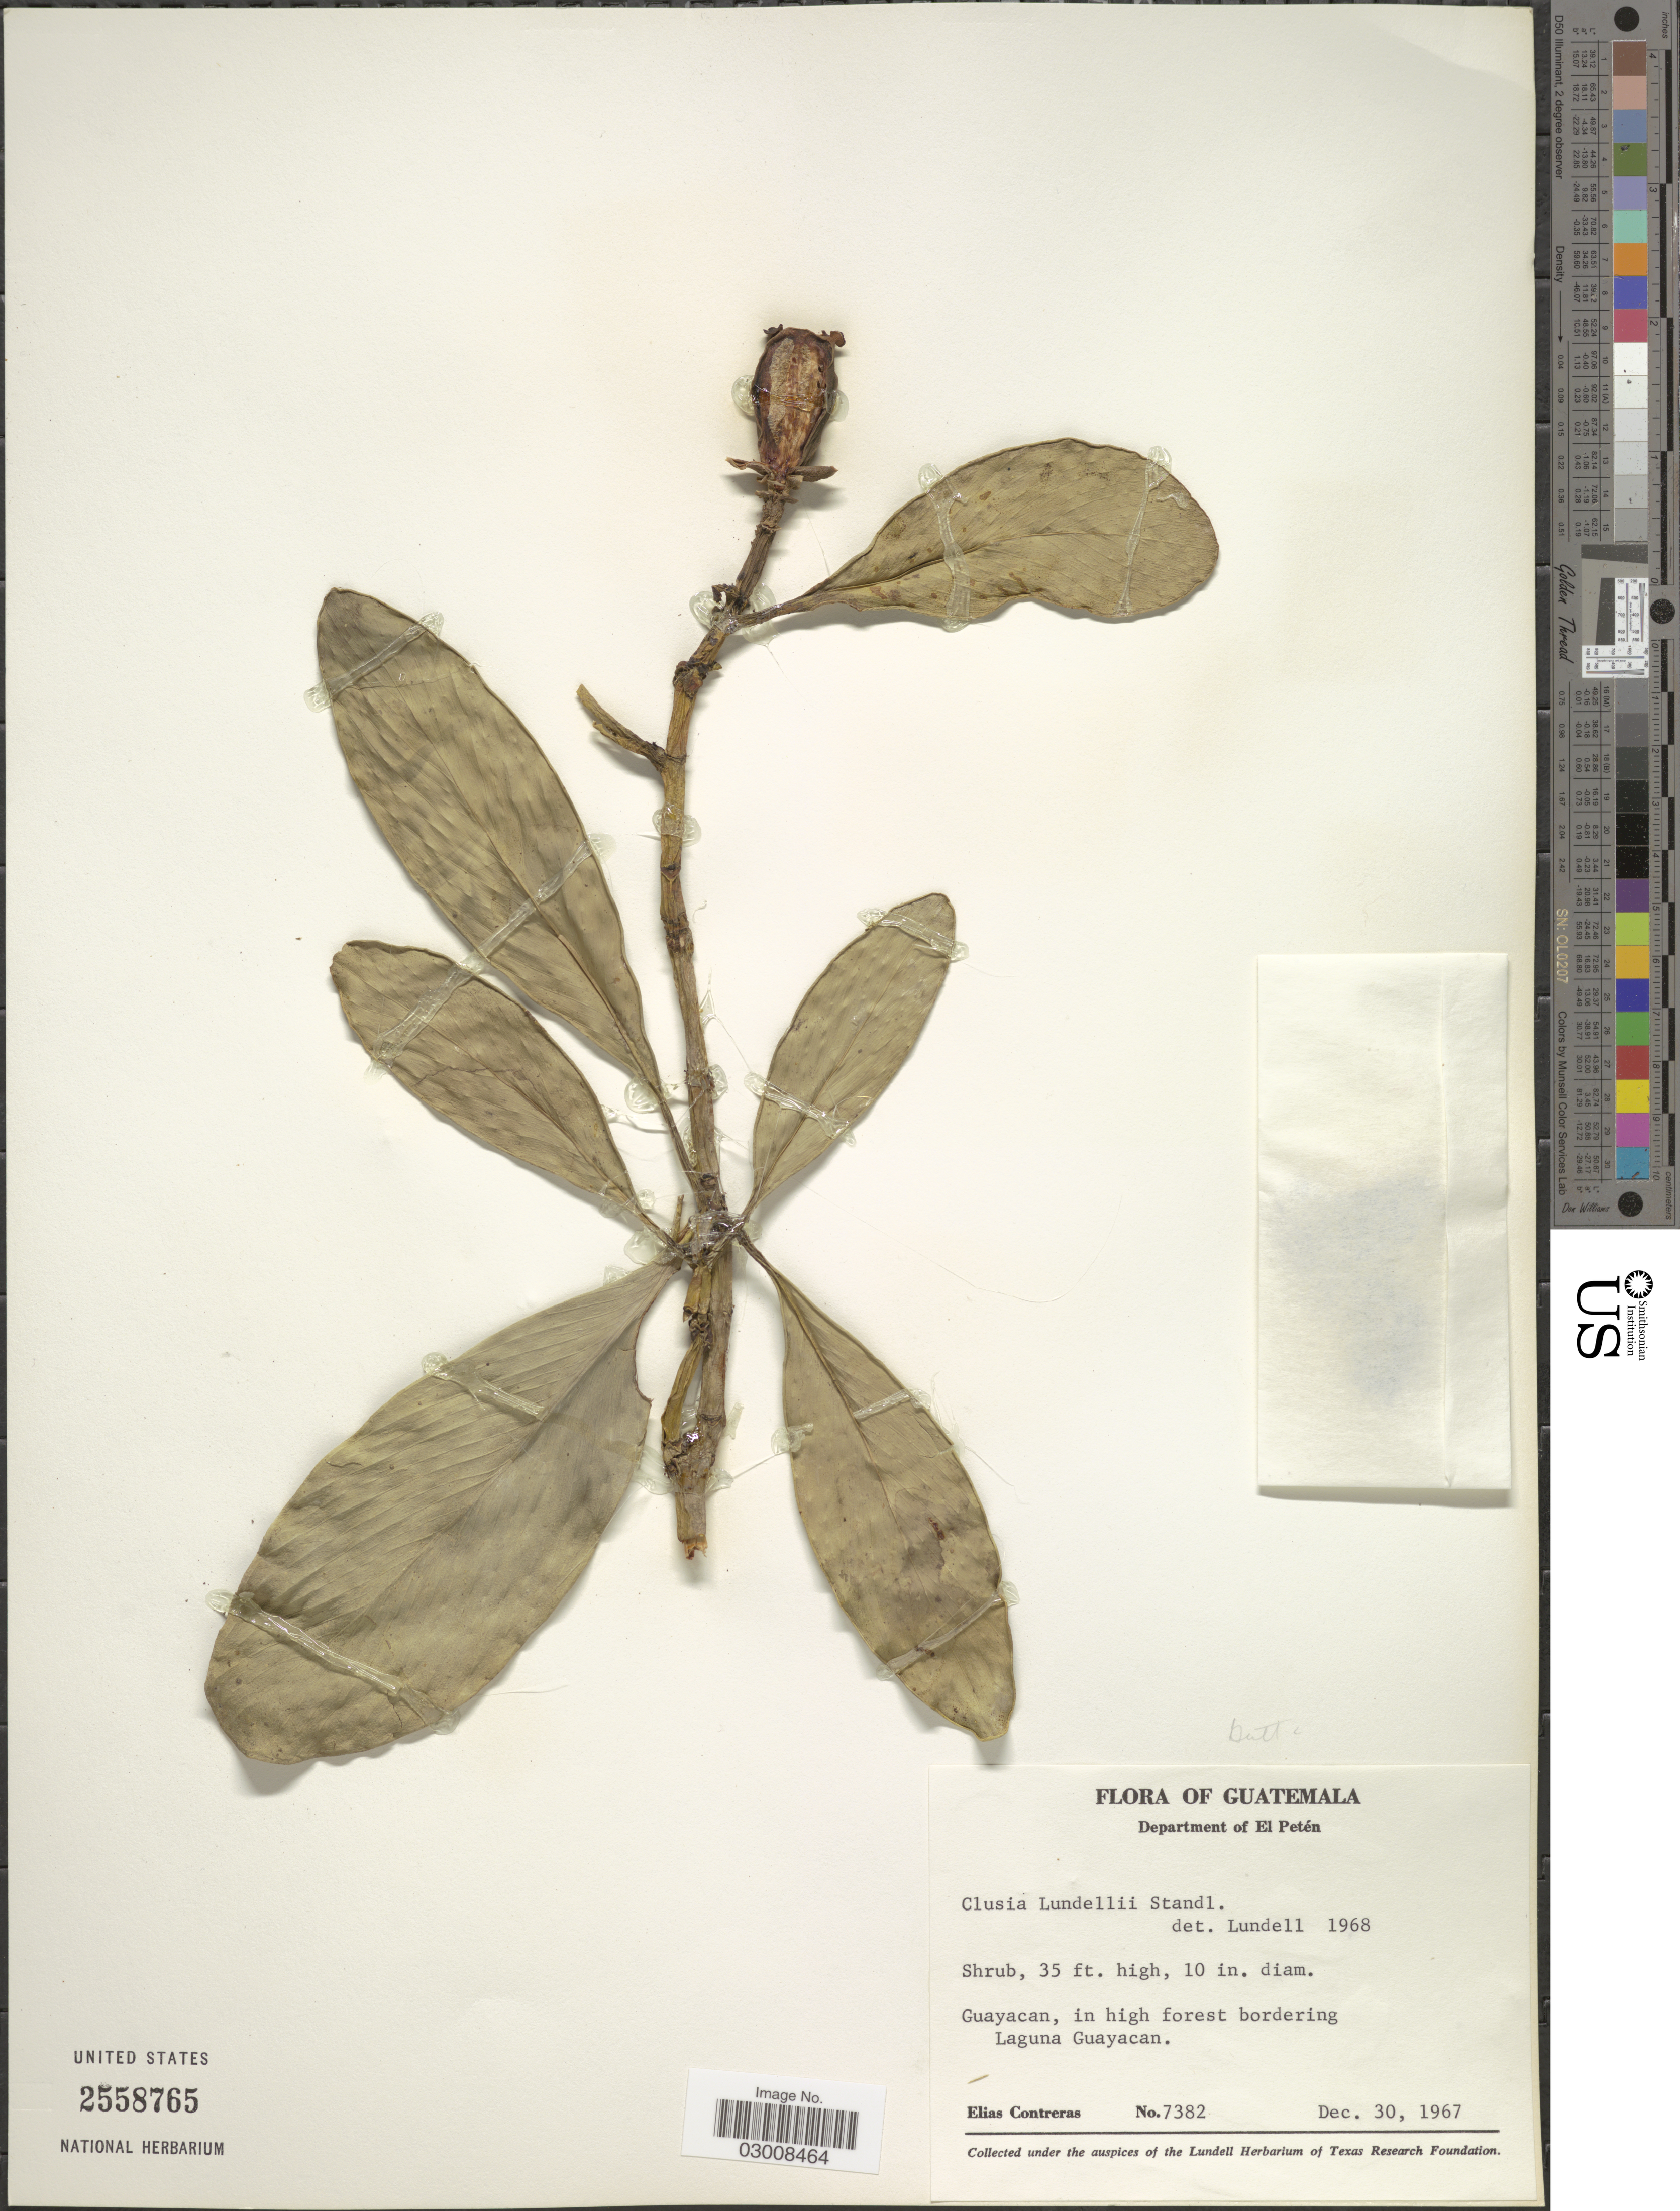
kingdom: Plantae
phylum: Tracheophyta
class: Magnoliopsida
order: Malpighiales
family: Clusiaceae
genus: Clusia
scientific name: Clusia lundellii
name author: Standl.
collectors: E. Contreras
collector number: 7382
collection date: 1967-12-30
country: Guatemala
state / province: El Petén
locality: Department of El Petén, Guayacan, in high forest bordering Laguna Guayacan.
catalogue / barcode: US 2558765